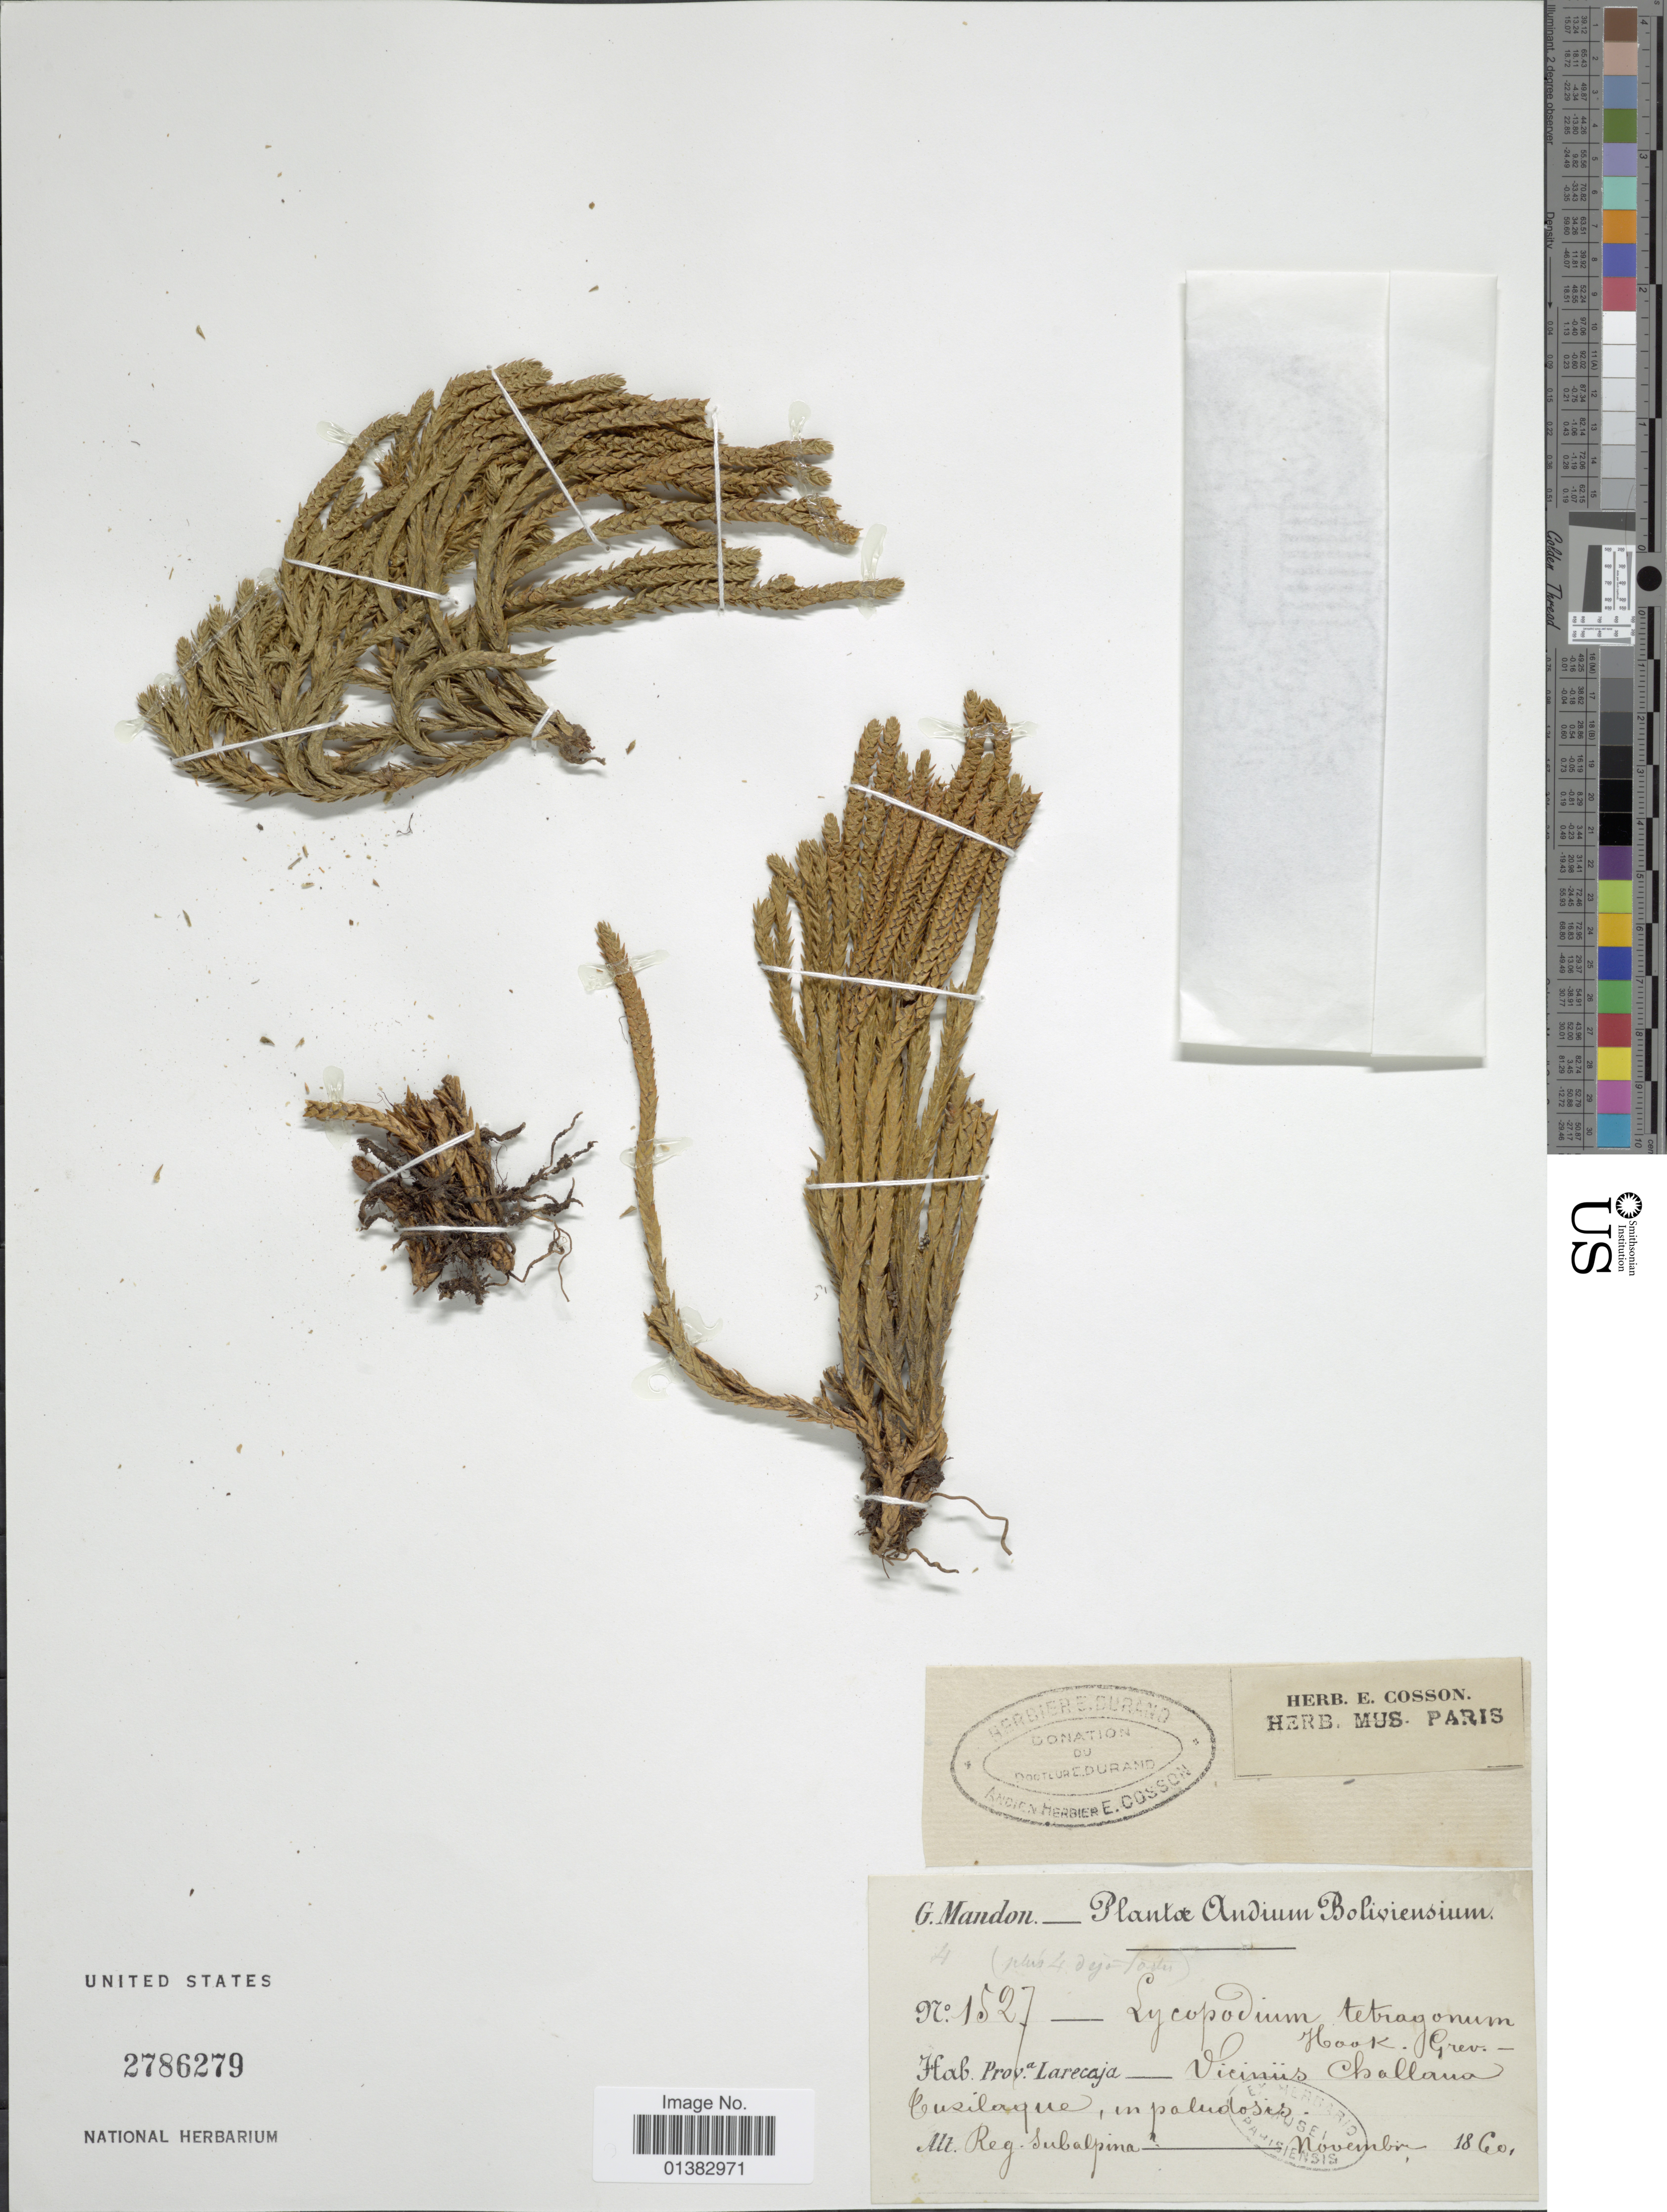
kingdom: Plantae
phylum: Tracheophyta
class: Lycopodiopsida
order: Lycopodiales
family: Lycopodiaceae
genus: Phlegmariurus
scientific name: Phlegmariurus tetragonus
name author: (Hook. & Grev.) B. Øllg.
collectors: G. Mandon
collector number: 1527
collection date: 1860-11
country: Bolivia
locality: Prov. Larecaja, Vicinus Challana Cusilaque, in paludosis, Reg. subalpina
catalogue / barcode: US 2786279